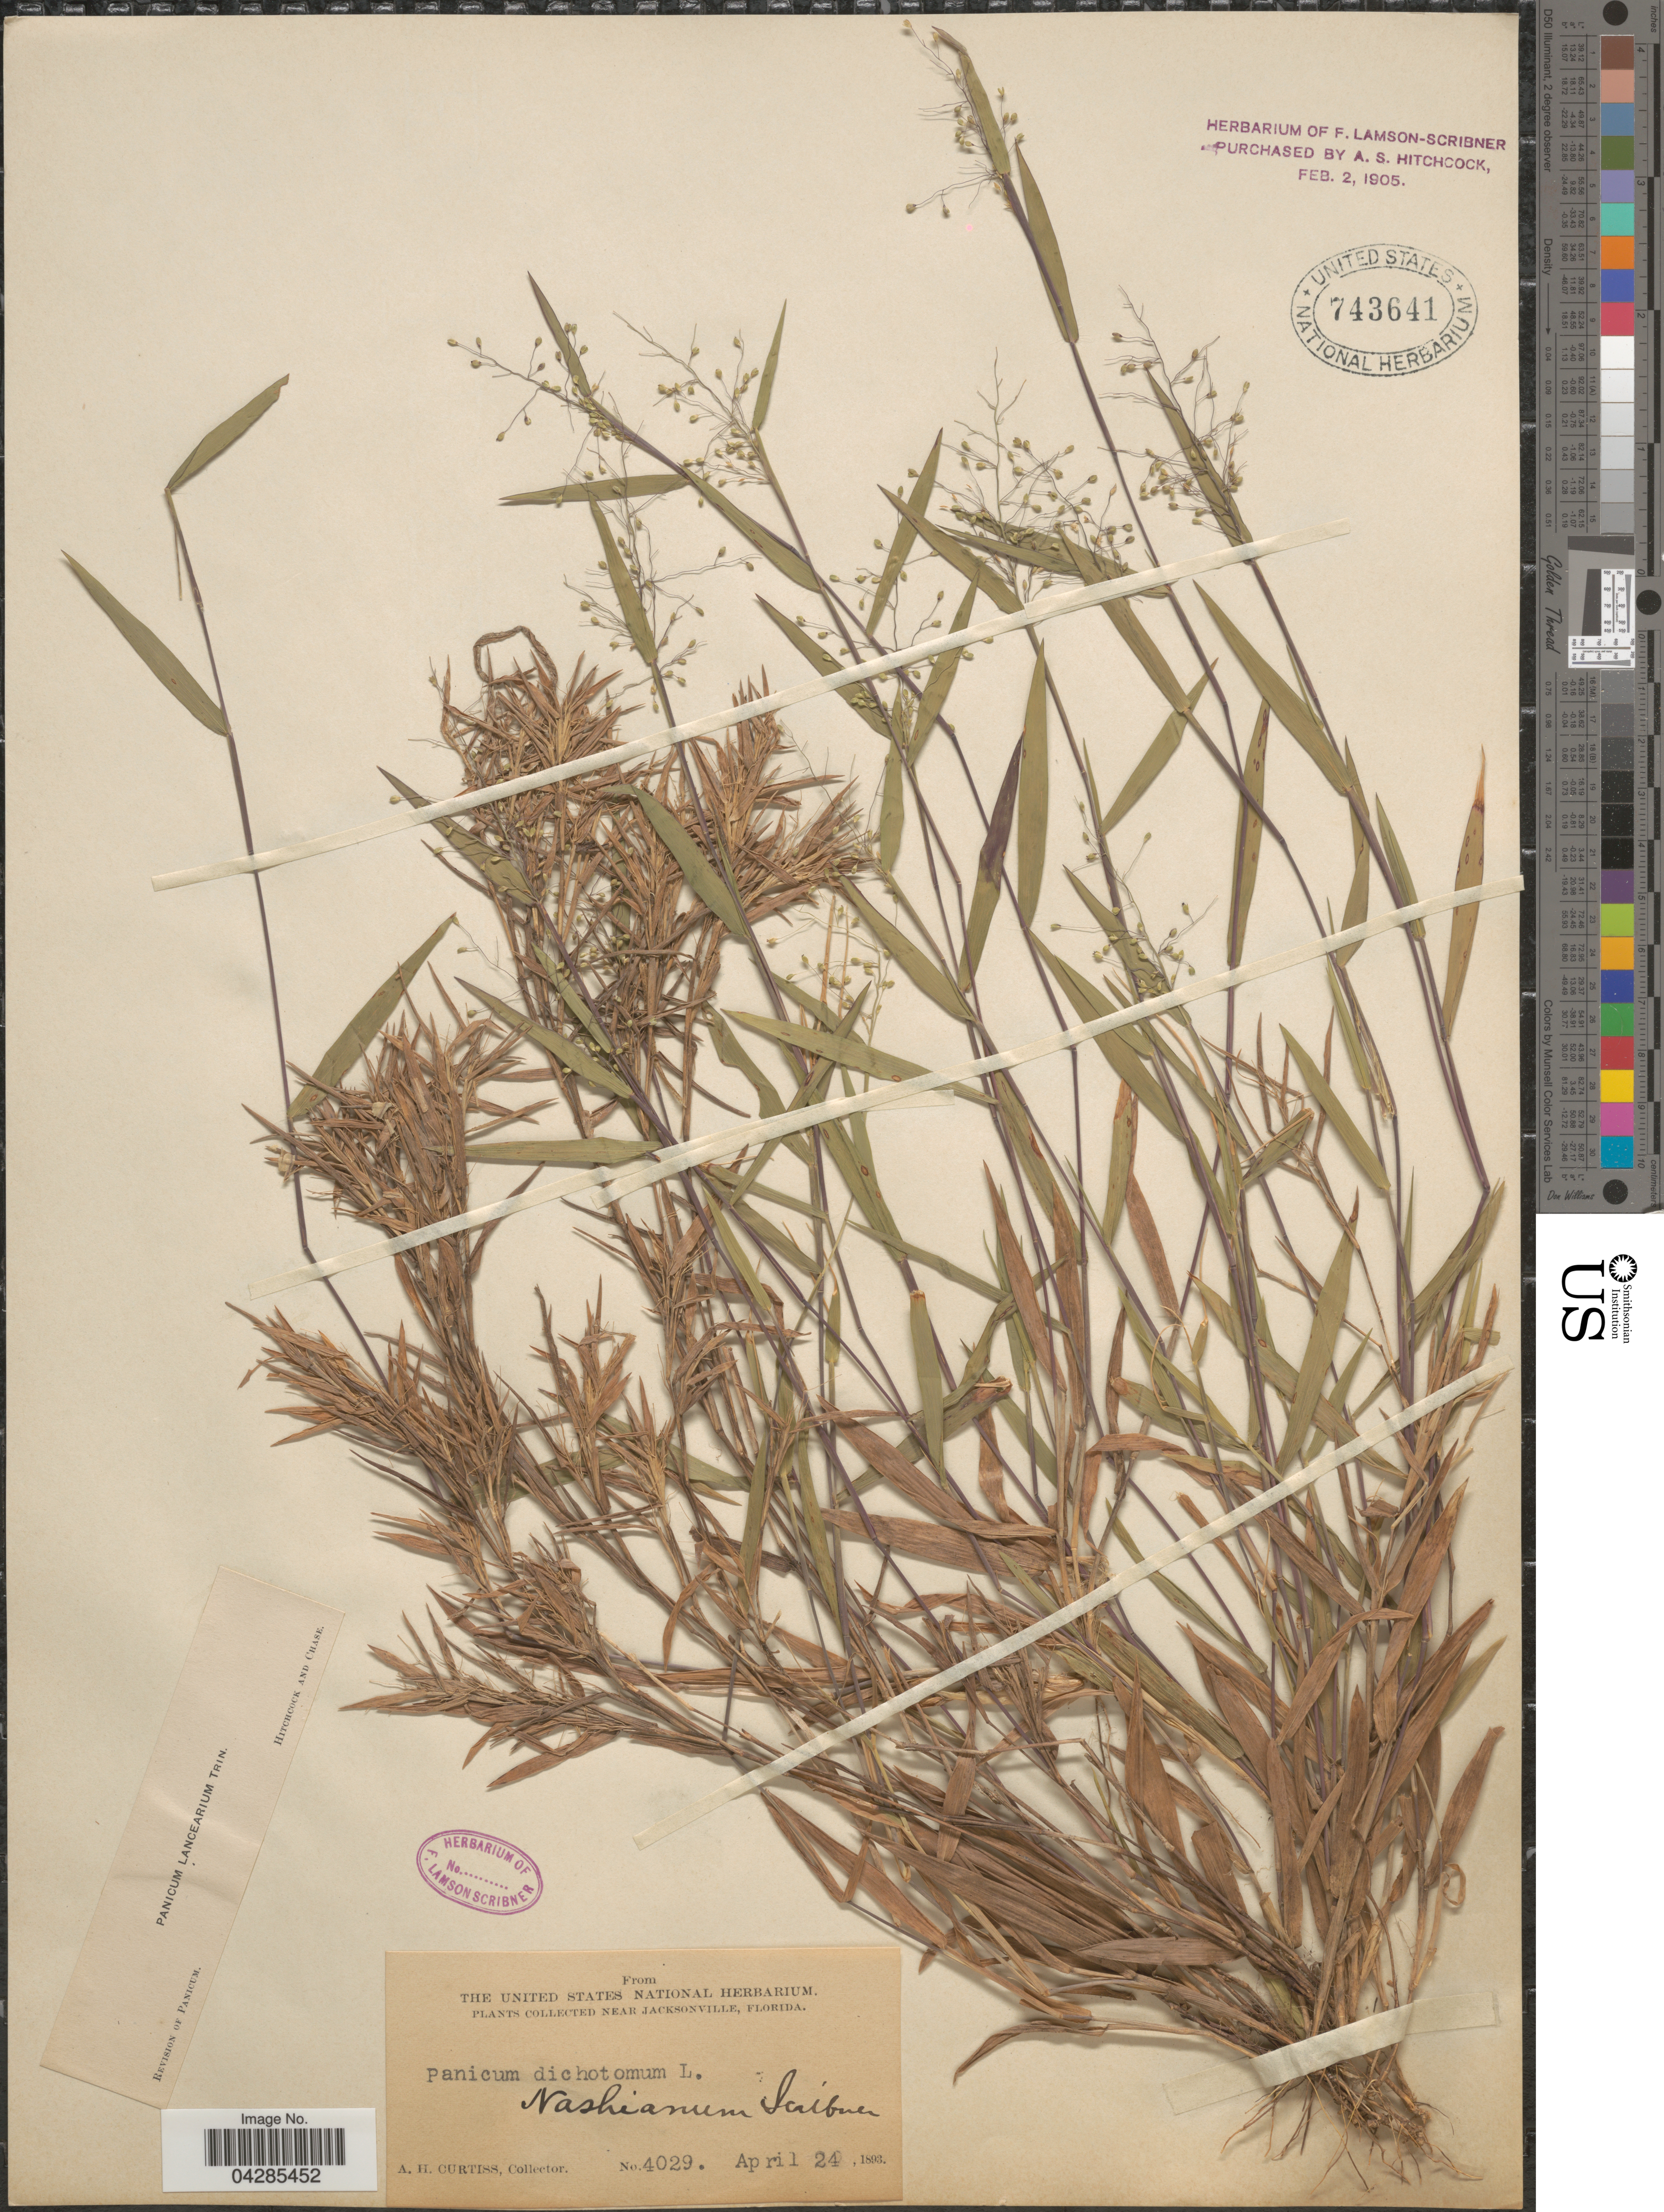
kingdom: Plantae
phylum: Tracheophyta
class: Liliopsida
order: Poales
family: Poaceae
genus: Dichanthelium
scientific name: Dichanthelium portoricense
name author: (Desv. ex Ham.) B.F. Hansen & Wunderlin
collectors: A. H. Curtiss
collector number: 4029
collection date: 1893-04-24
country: United States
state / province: Florida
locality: Near Jacksonville.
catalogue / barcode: US 743641